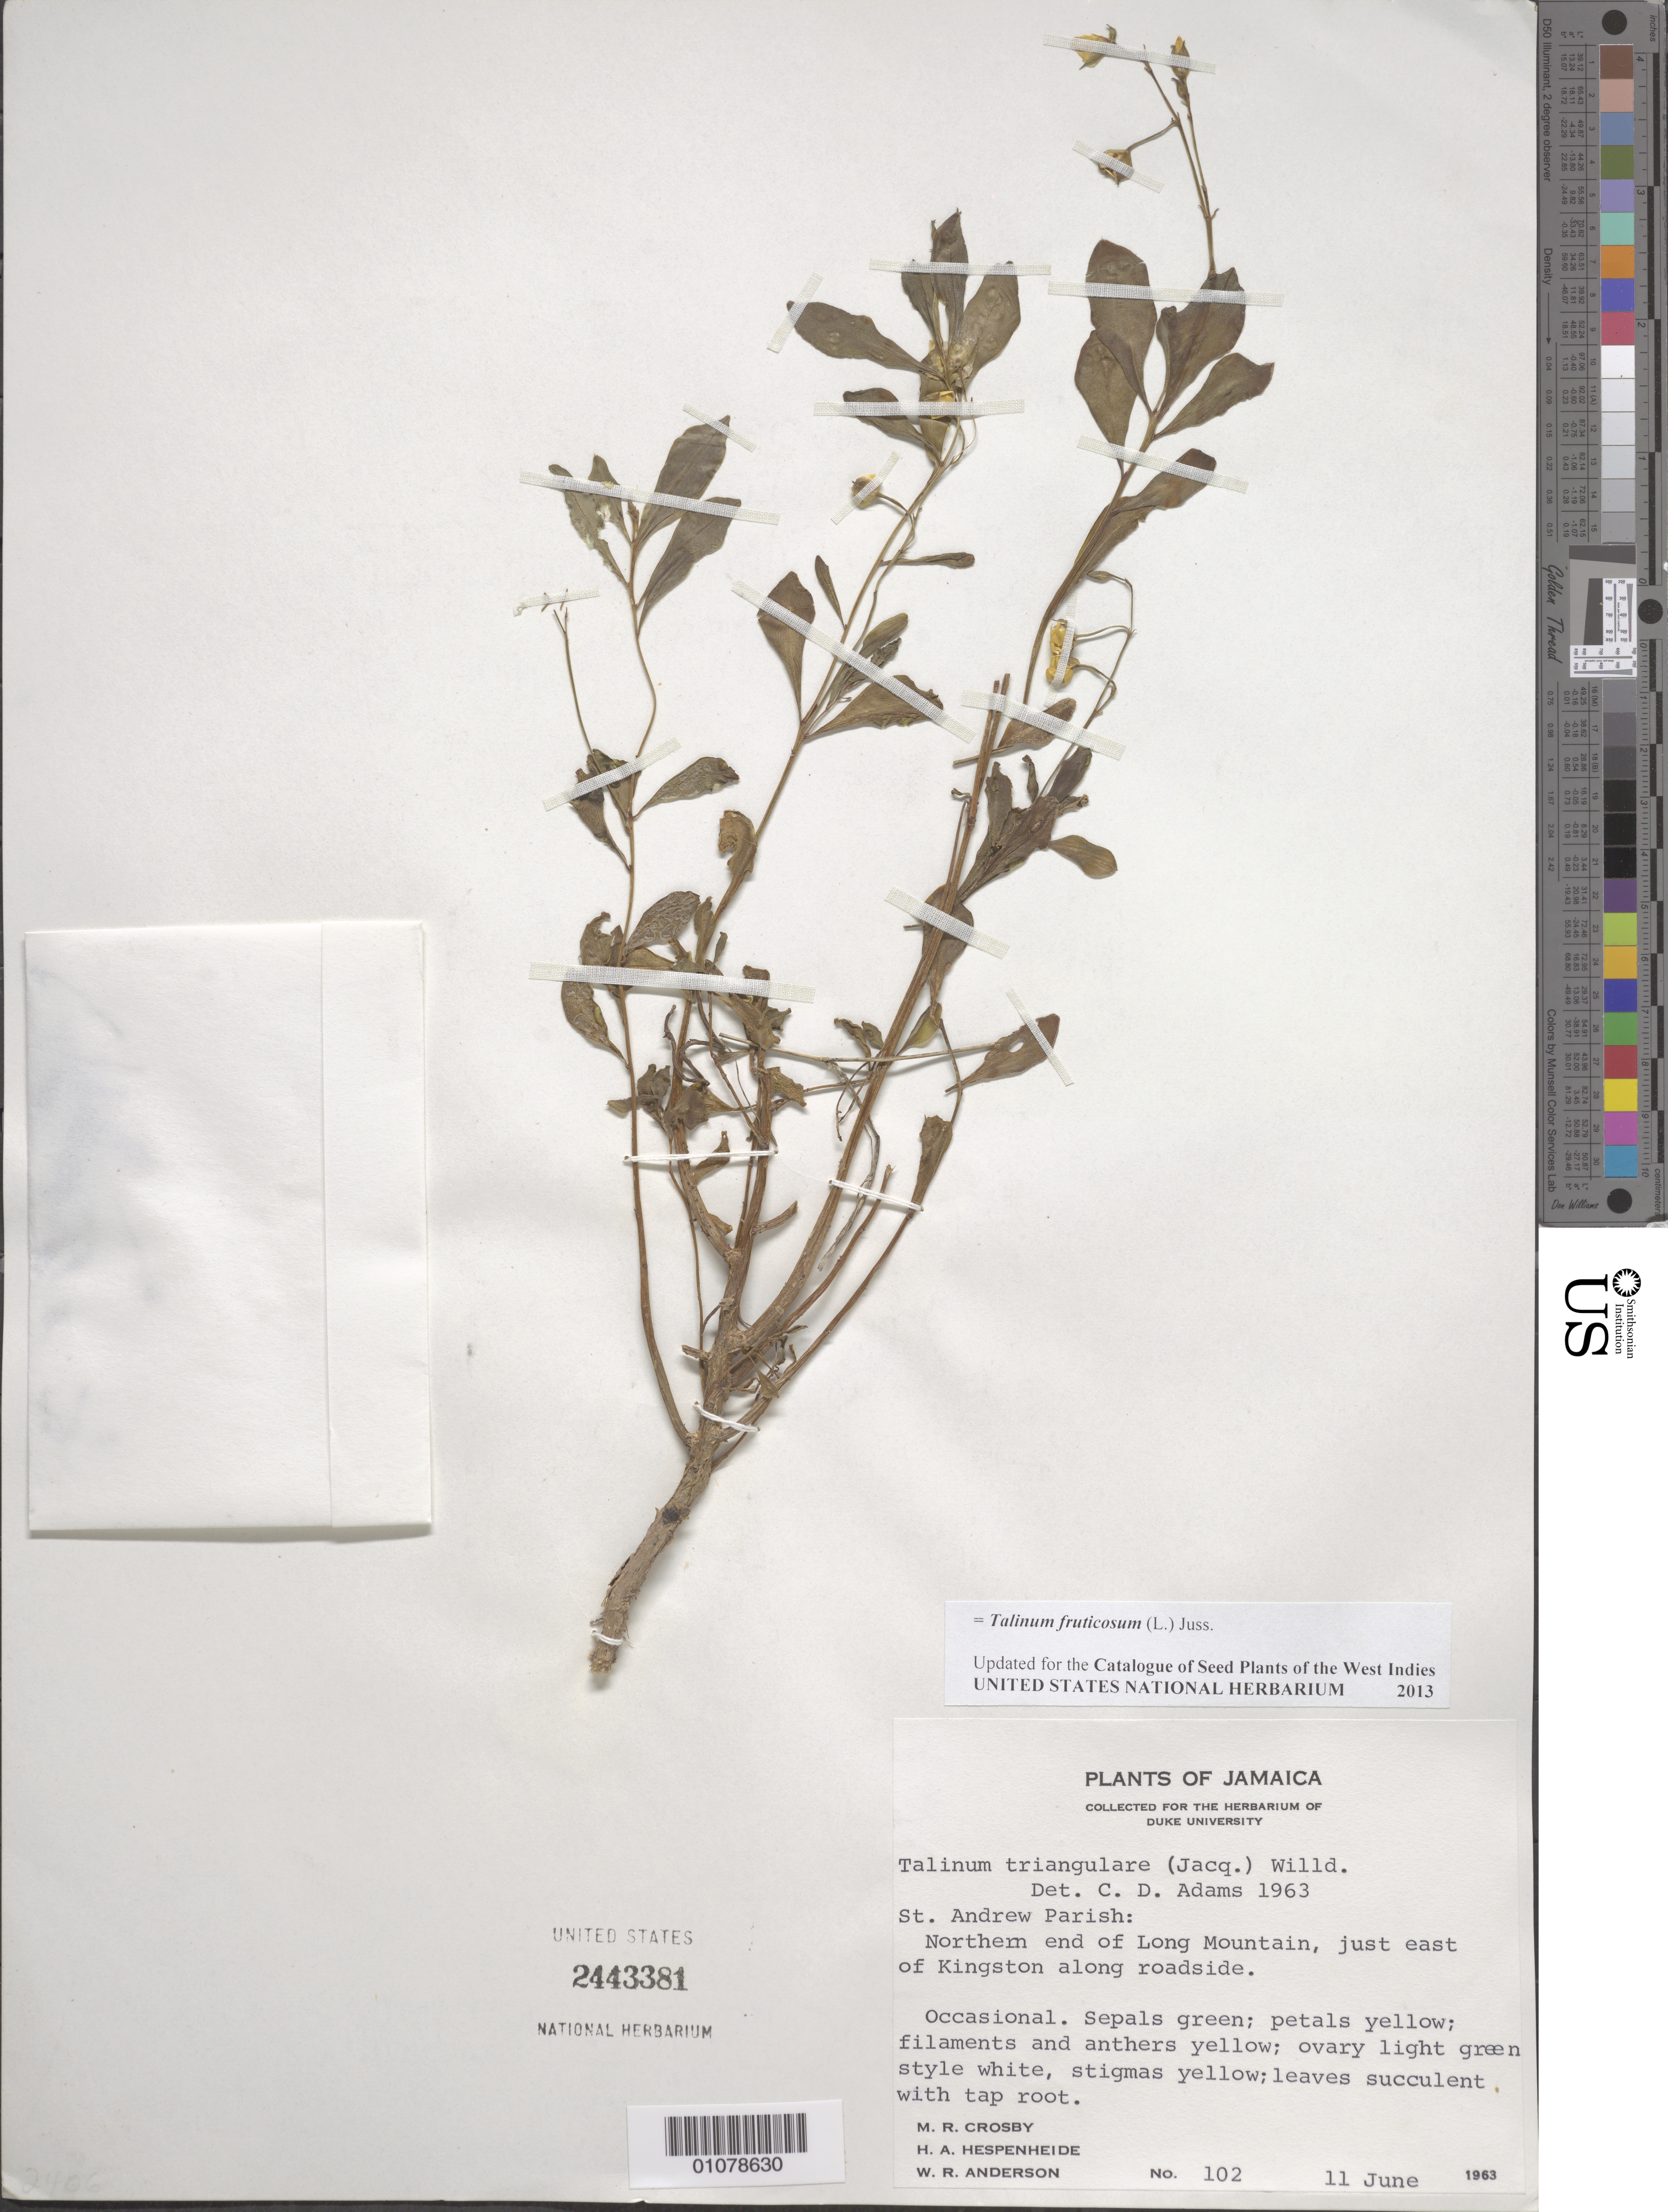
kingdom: Plantae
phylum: Tracheophyta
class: Magnoliopsida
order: Caryophyllales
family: Talinaceae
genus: Talinum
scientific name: Talinum fruticosum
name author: (L.) Juss.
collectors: M. R. Crosby, E. Hespenheide & W. R. Anderson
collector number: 102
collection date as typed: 11 Jun 1963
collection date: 1963-06-11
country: Jamaica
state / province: Saint Andrew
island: Jamaica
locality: St. Andrew Parish: N end of Long MOuntain, just E of Kingston along roadside.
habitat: Along roadside.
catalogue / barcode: US 2443381